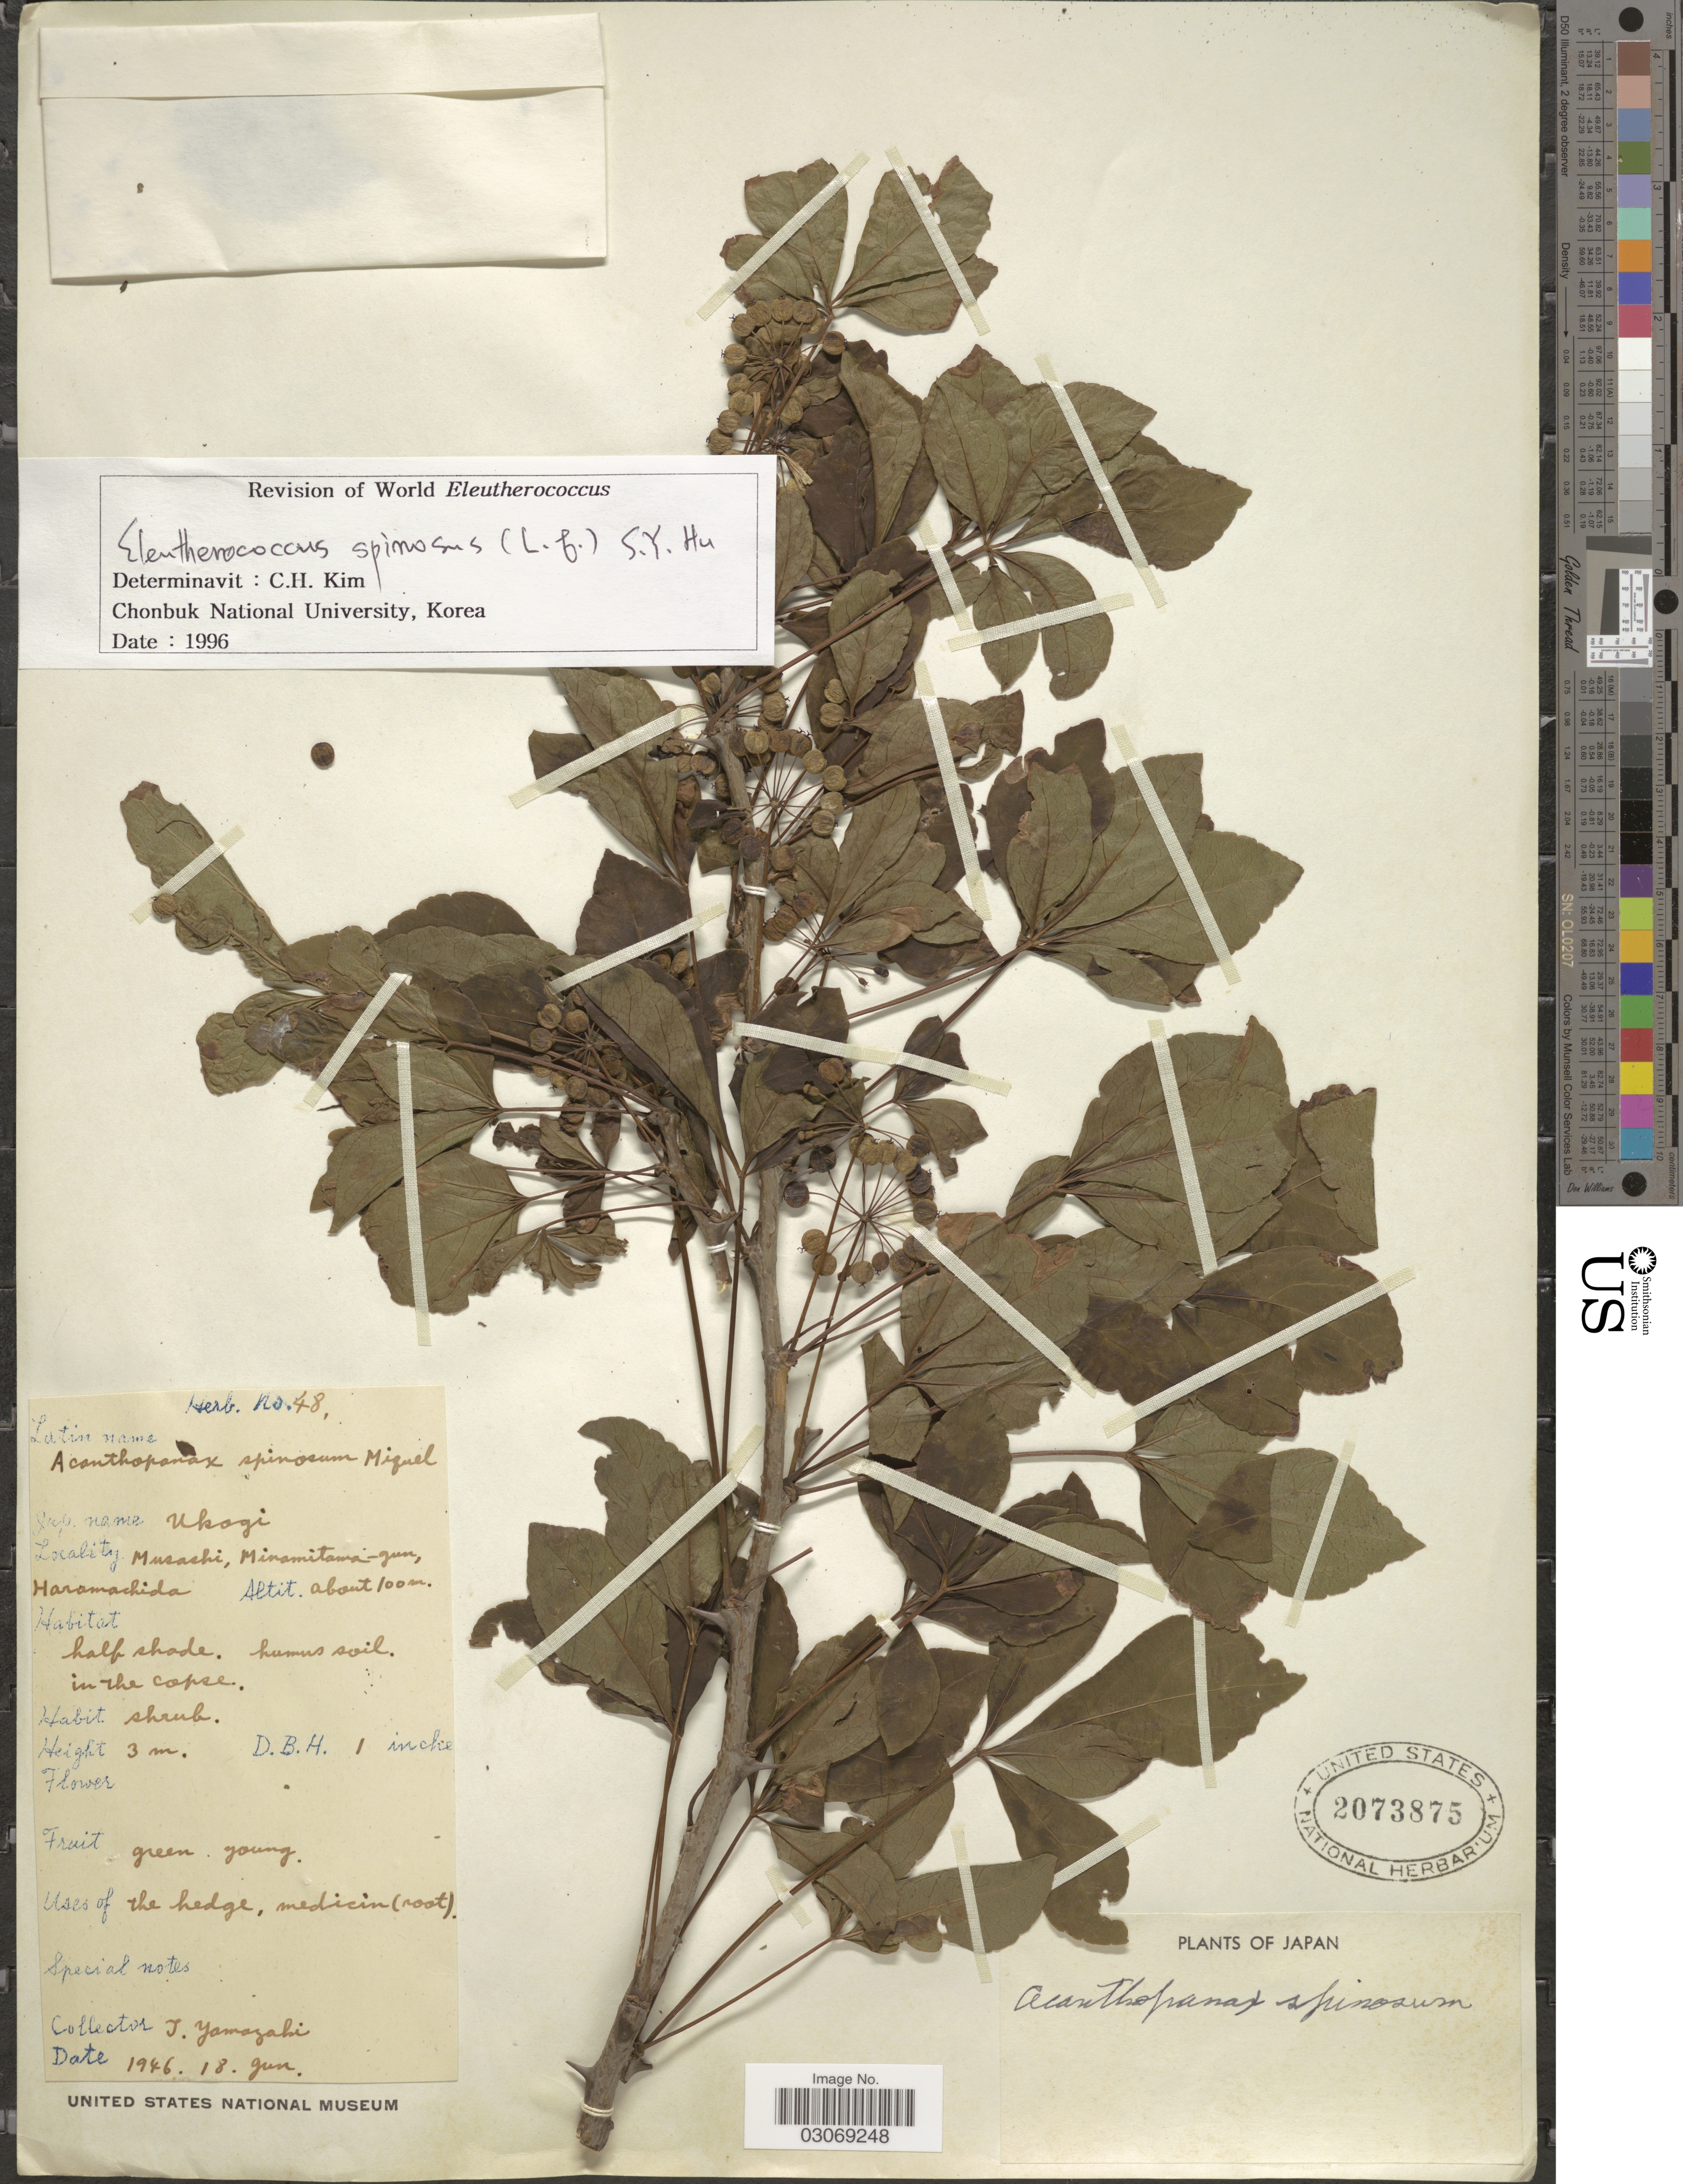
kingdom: Plantae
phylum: Tracheophyta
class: Magnoliopsida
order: Apiales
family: Araliaceae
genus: Eleutherococcus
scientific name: Eleutherococcus spinosus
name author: (L. f.) S.Y. Hu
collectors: T. Yamazaki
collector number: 48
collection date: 1846-06-18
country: Japan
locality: Musashi, Minamitana-gun Haramachida.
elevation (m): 100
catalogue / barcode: US 2073875